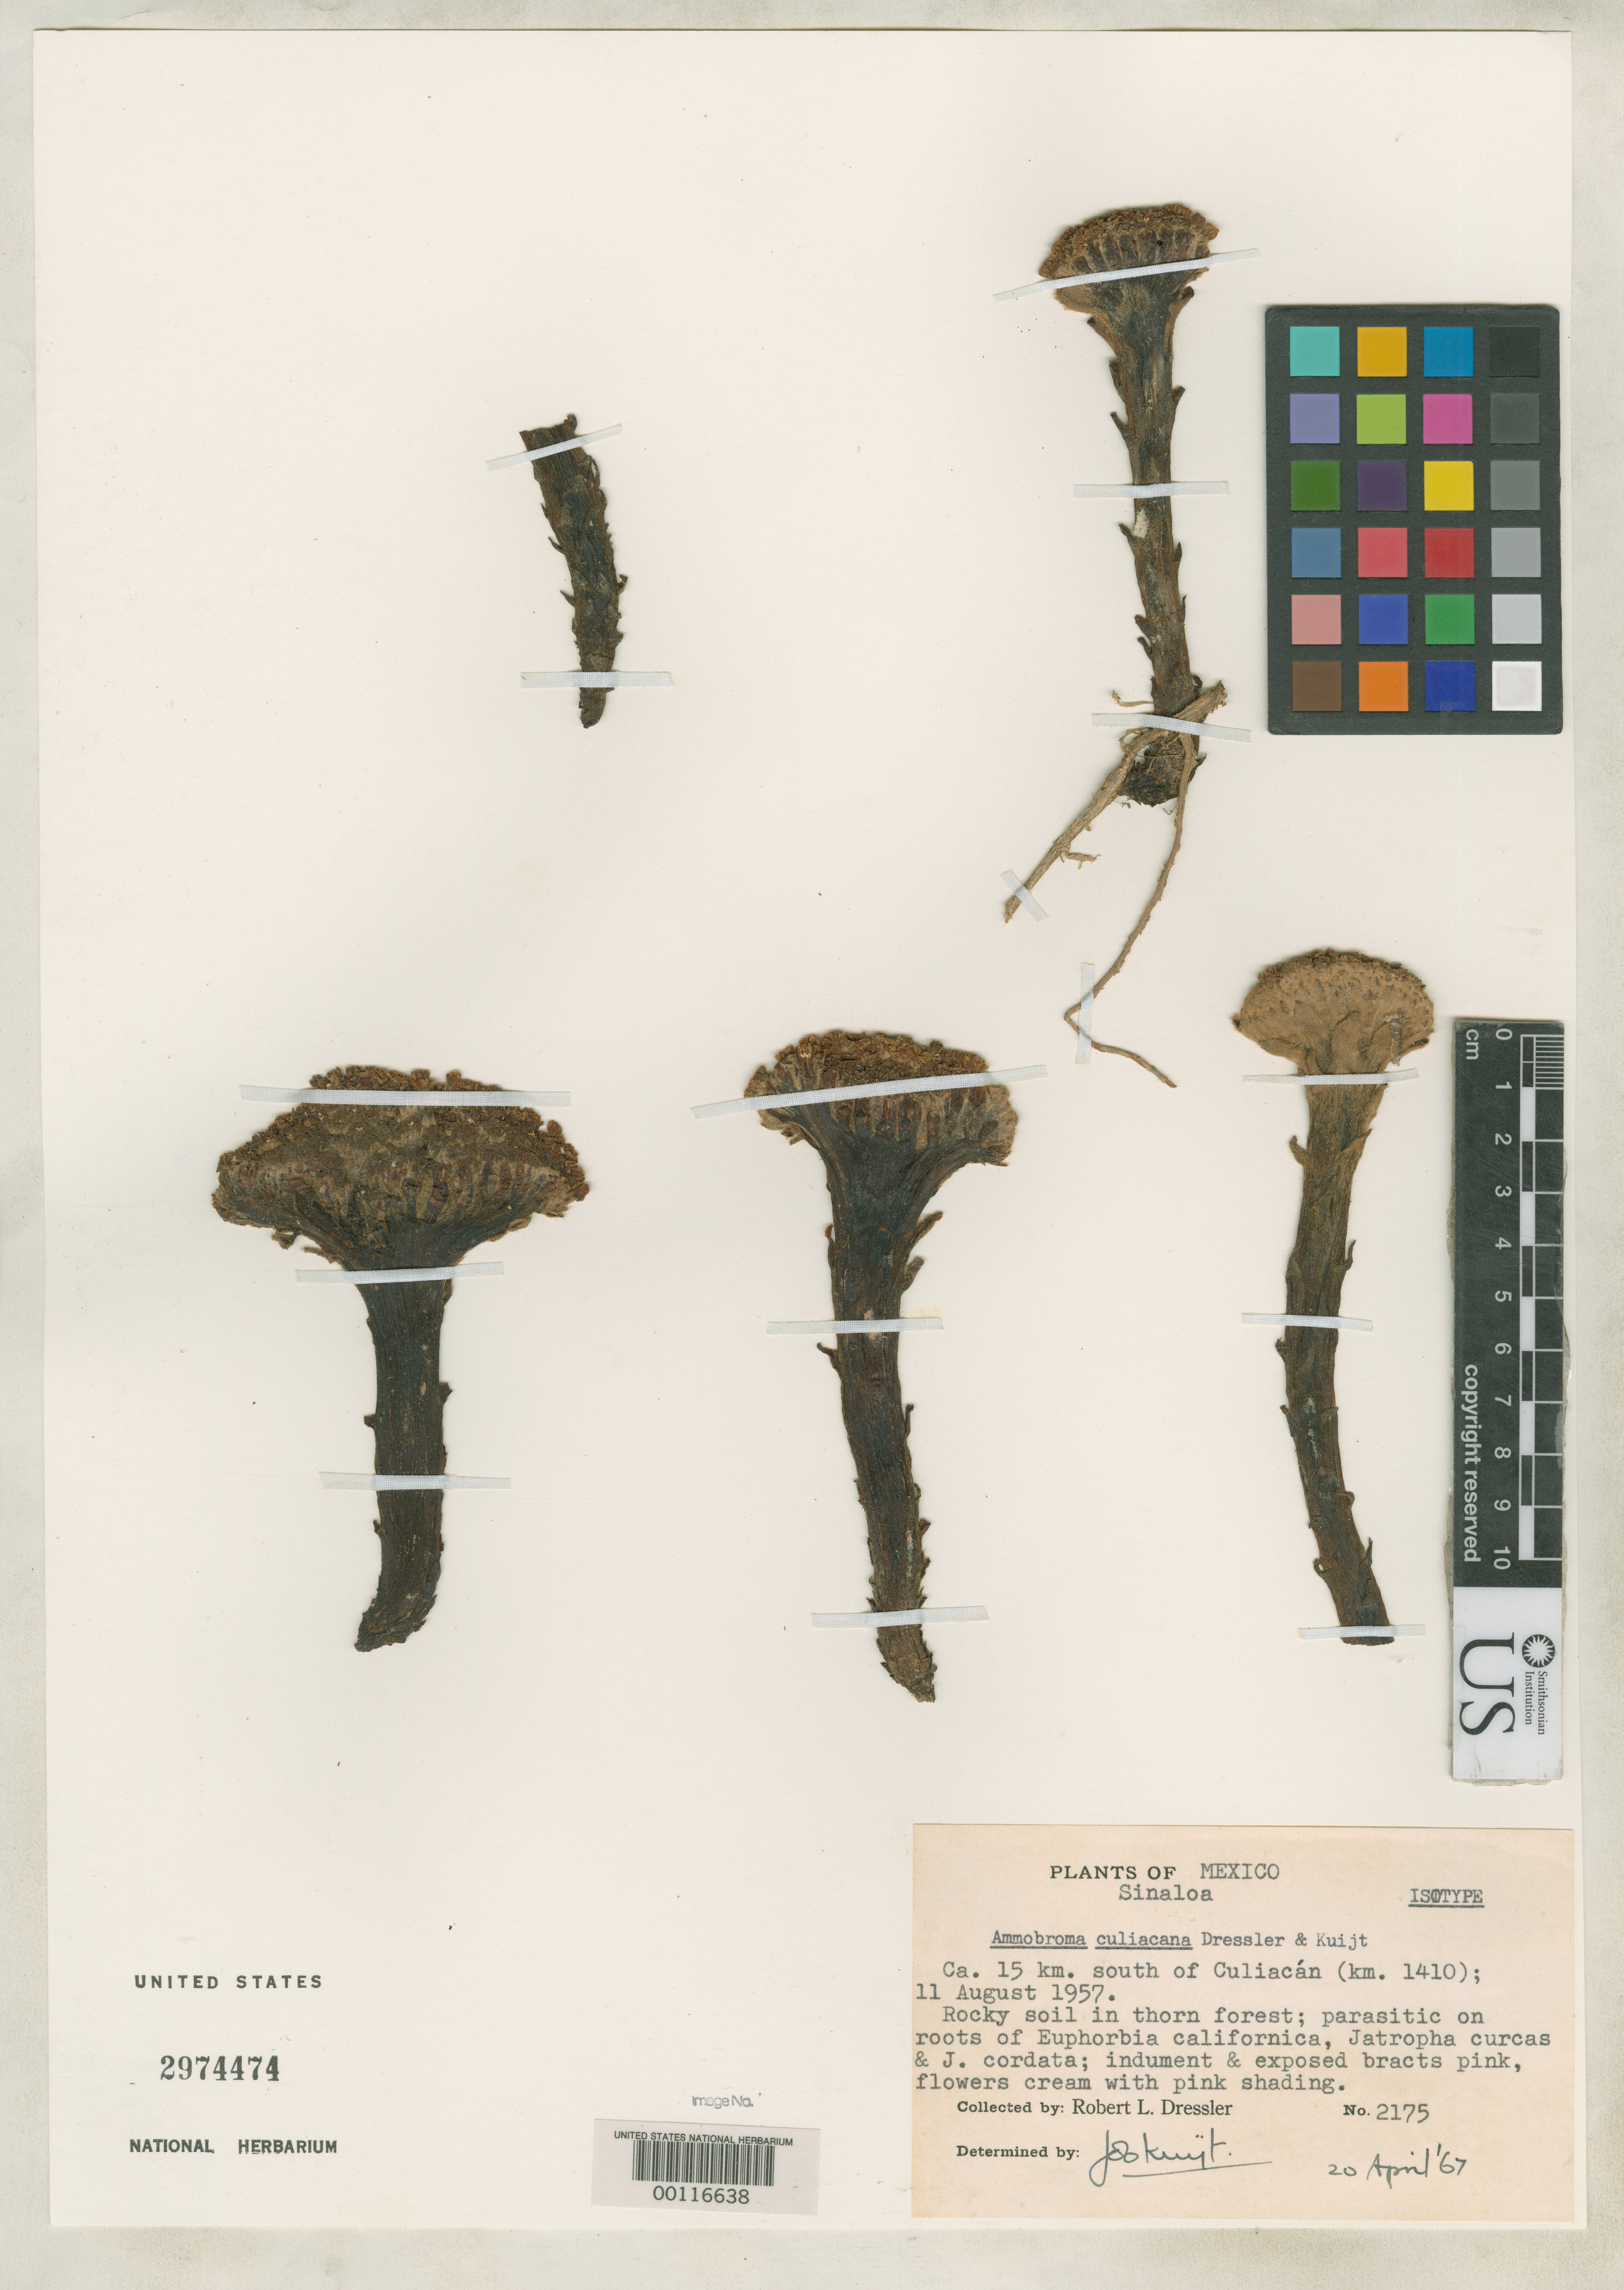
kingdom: Plantae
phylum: Tracheophyta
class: Magnoliopsida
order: Boraginales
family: Lennoaceae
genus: Ammobroma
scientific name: Ammobroma culiacana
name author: Dressler & Kuijt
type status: Isotype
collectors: R. Dressler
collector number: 2175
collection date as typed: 11 Aug 1957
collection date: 1957-08-11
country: Mexico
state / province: Sinaloa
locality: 15 km S of Culiacan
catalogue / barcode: US 2974474